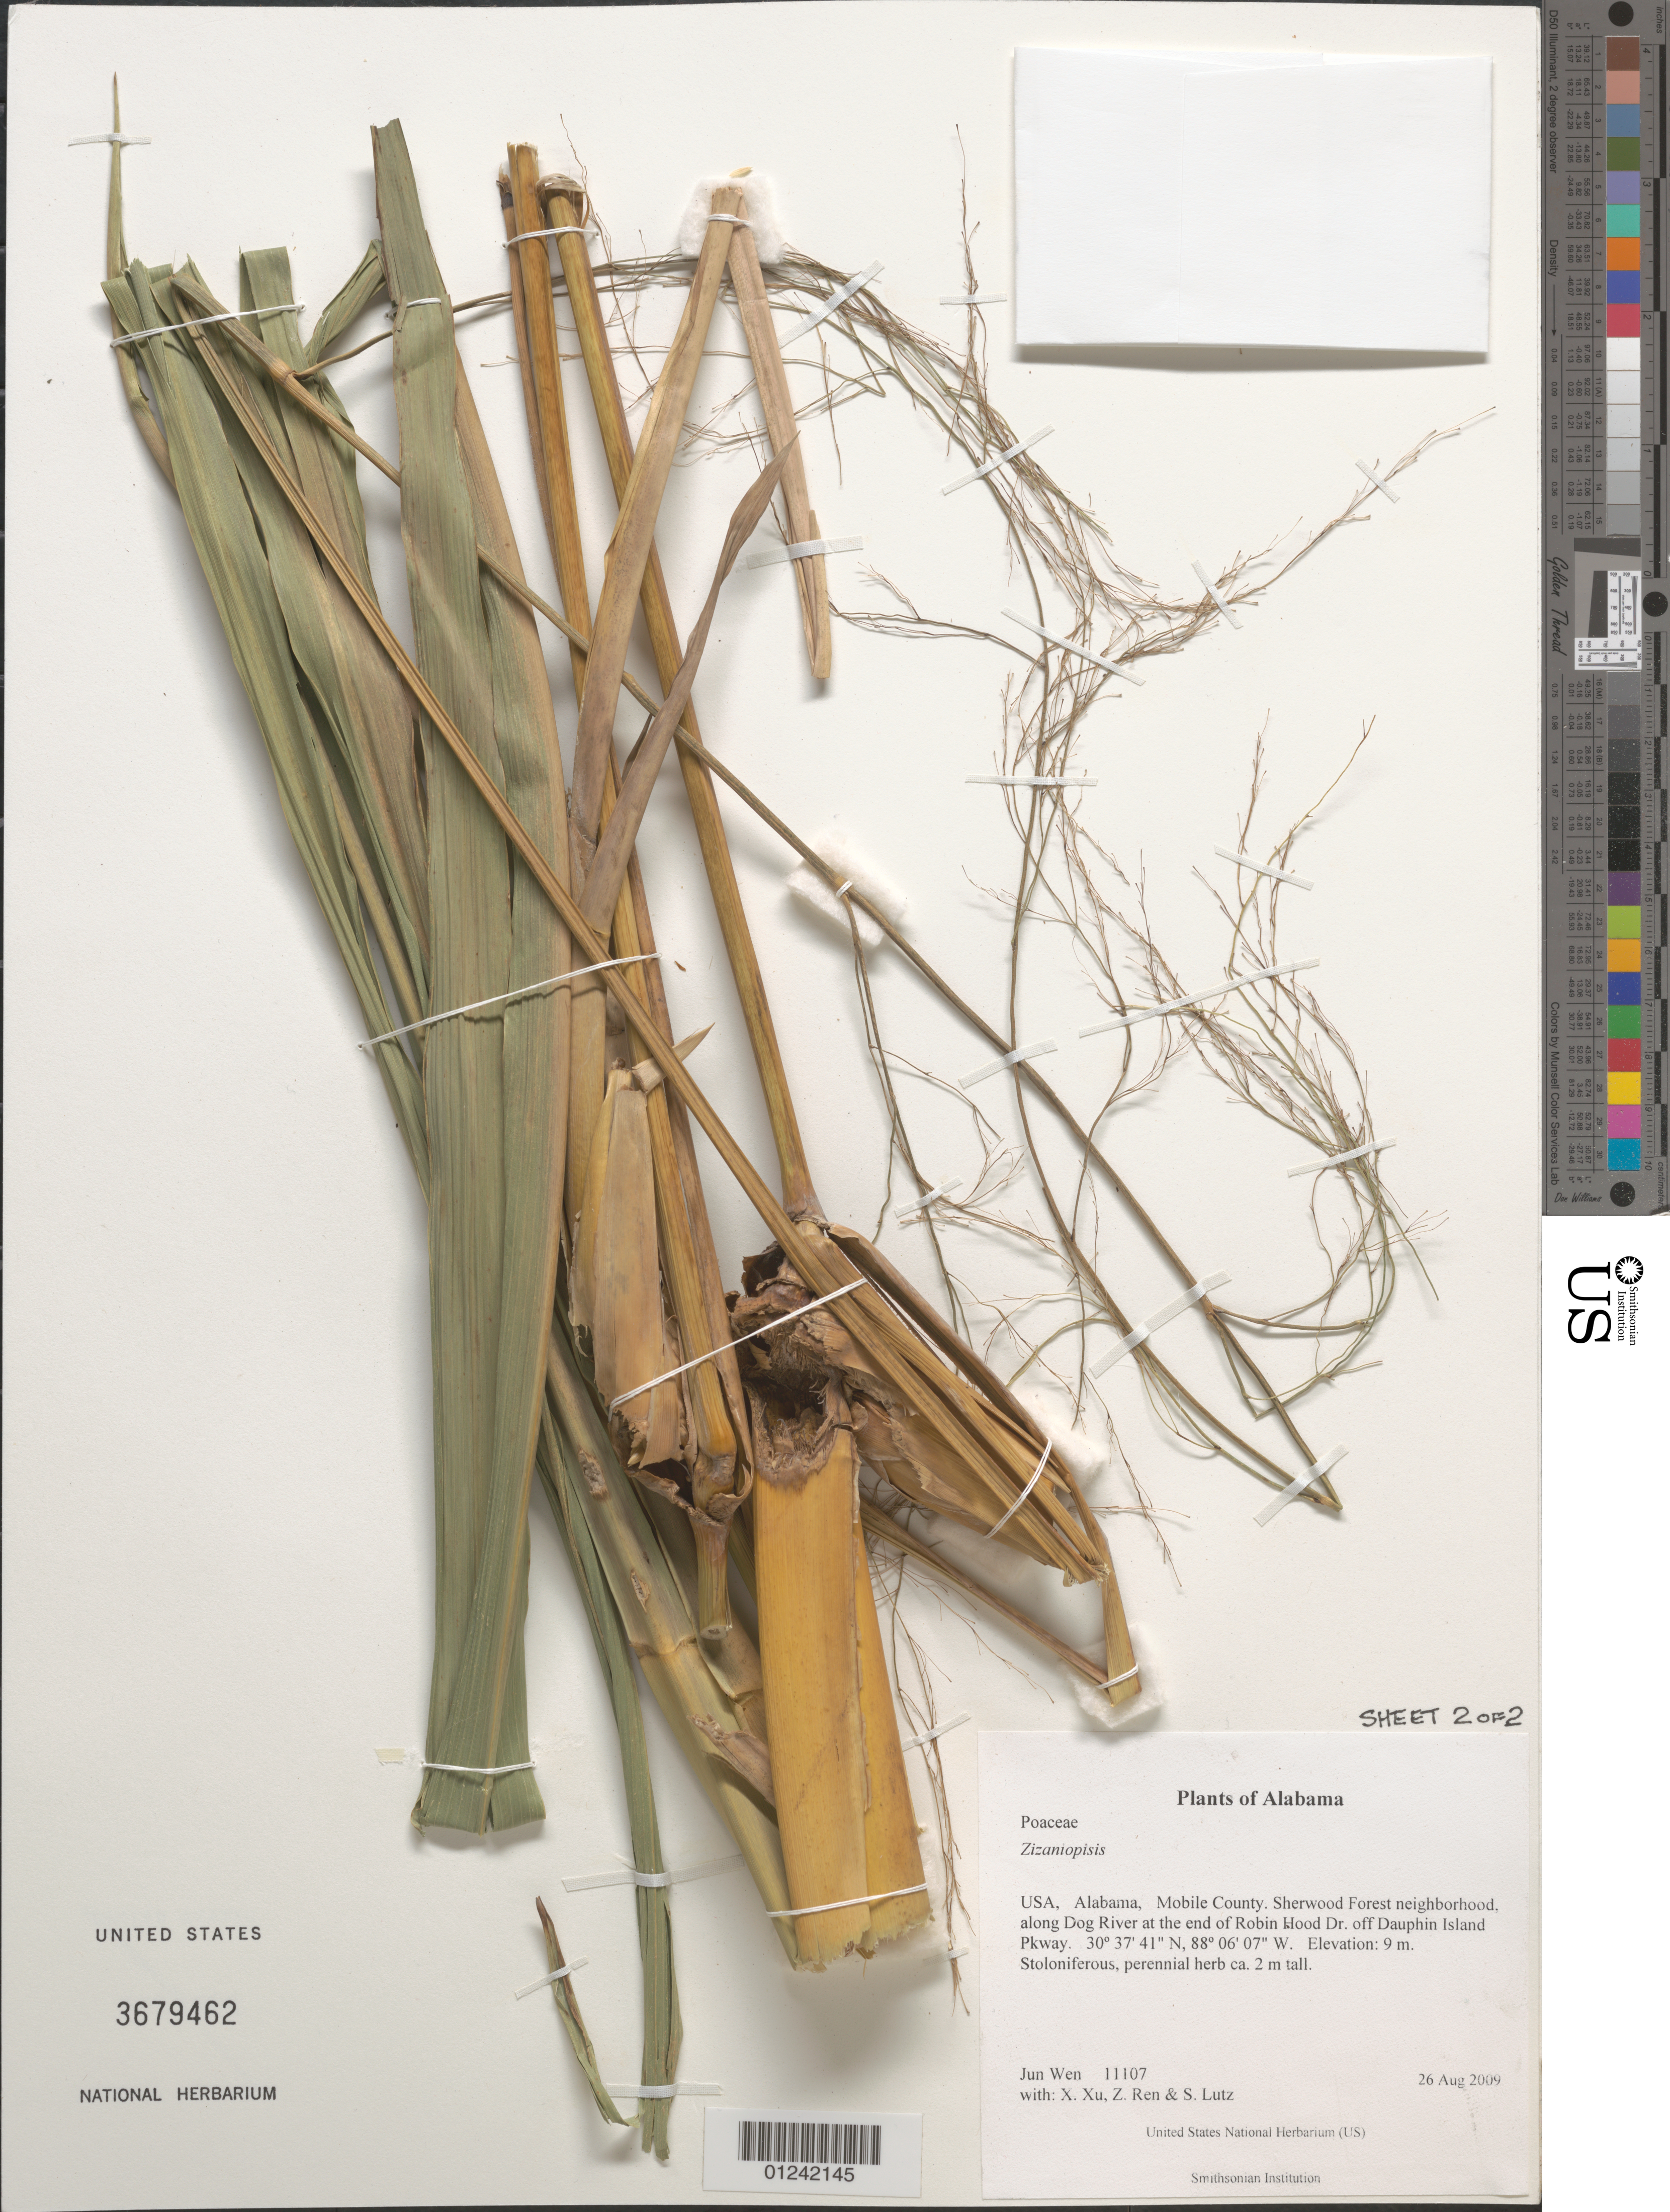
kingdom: Plantae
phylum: Tracheophyta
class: Liliopsida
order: Poales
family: Poaceae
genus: Zizaniopsis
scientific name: Zizaniopsis sp.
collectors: J. Wen, X. Xu, Z. Ren & S. Lutz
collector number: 11107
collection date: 2009-08-26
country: United States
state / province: Alabama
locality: Mobile County. Sherwood Forest neighborhood, along Dog River at the end of Robin Hood Dr. off Dauphin Island Pkway.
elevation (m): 9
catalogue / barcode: US 3679462